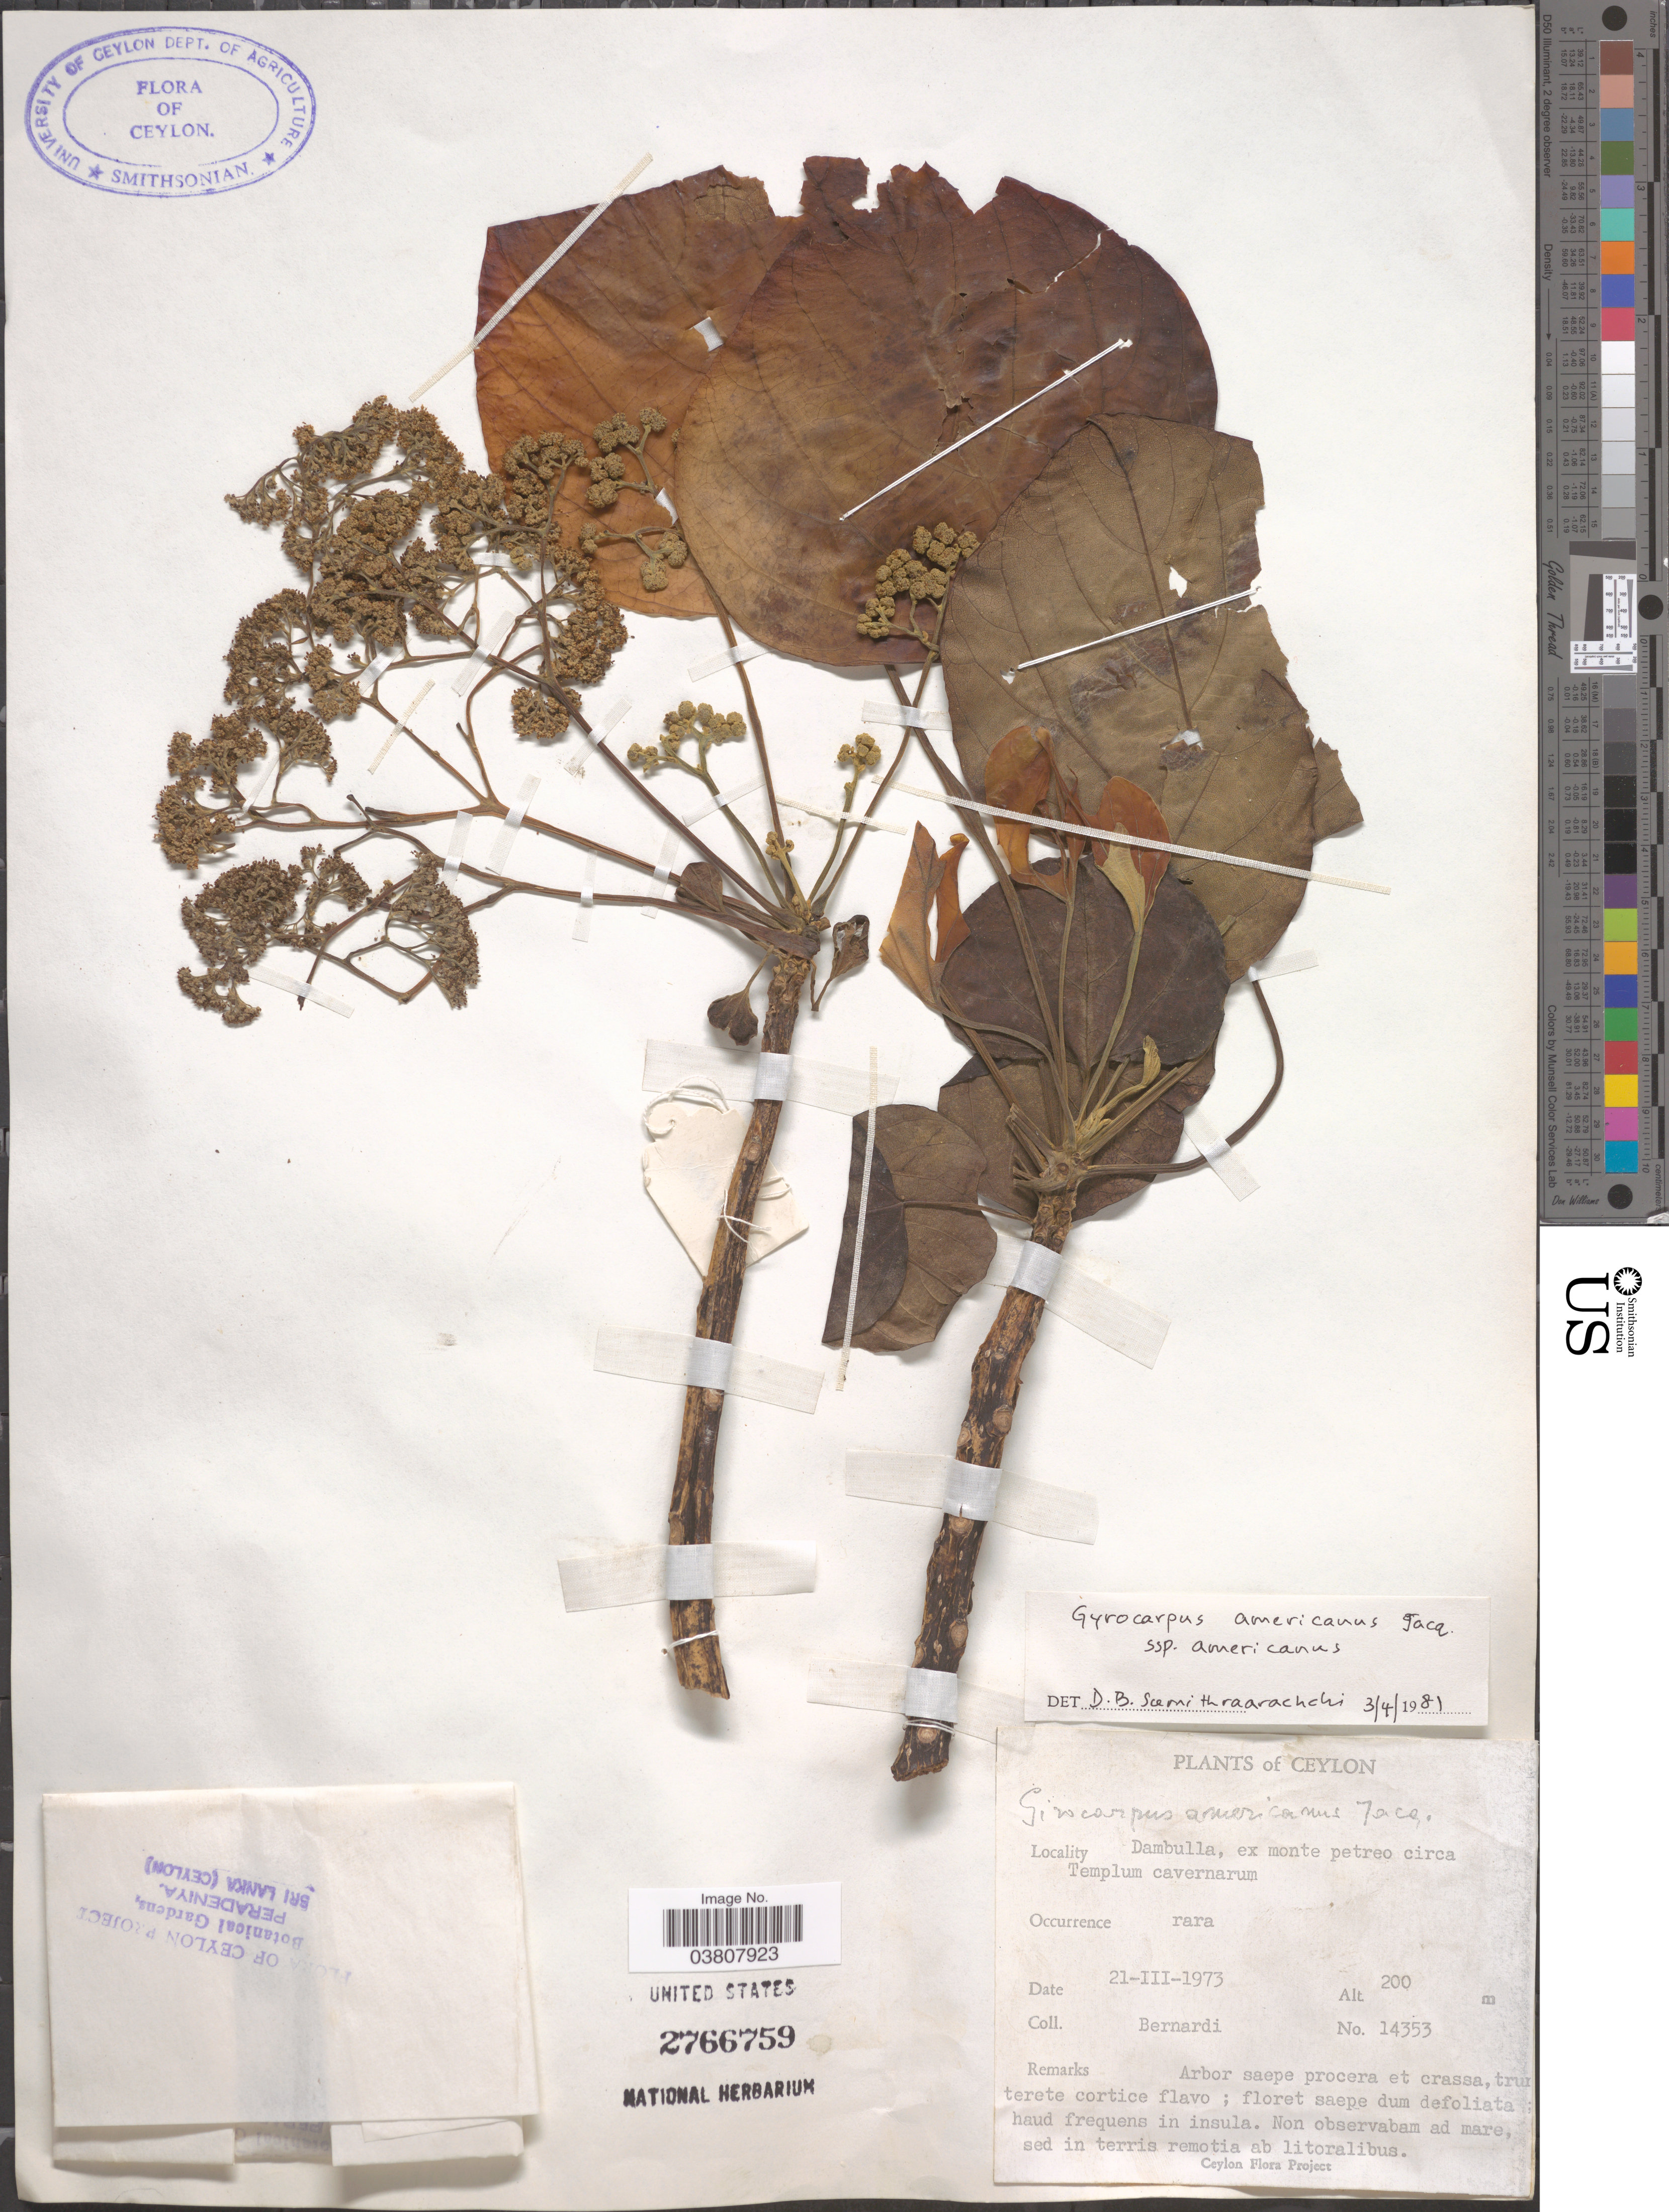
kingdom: Plantae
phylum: Tracheophyta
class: Magnoliopsida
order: Laurales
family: Hernandiaceae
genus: Gyrocarpus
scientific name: Gyrocarpus americanus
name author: Jacq.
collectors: Bernardi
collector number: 14353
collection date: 1973-03-21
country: Sri Lanka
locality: Ceylon. Dambulla, ex monte petreo circa Templum cavernarum.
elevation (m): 200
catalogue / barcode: US 2766759